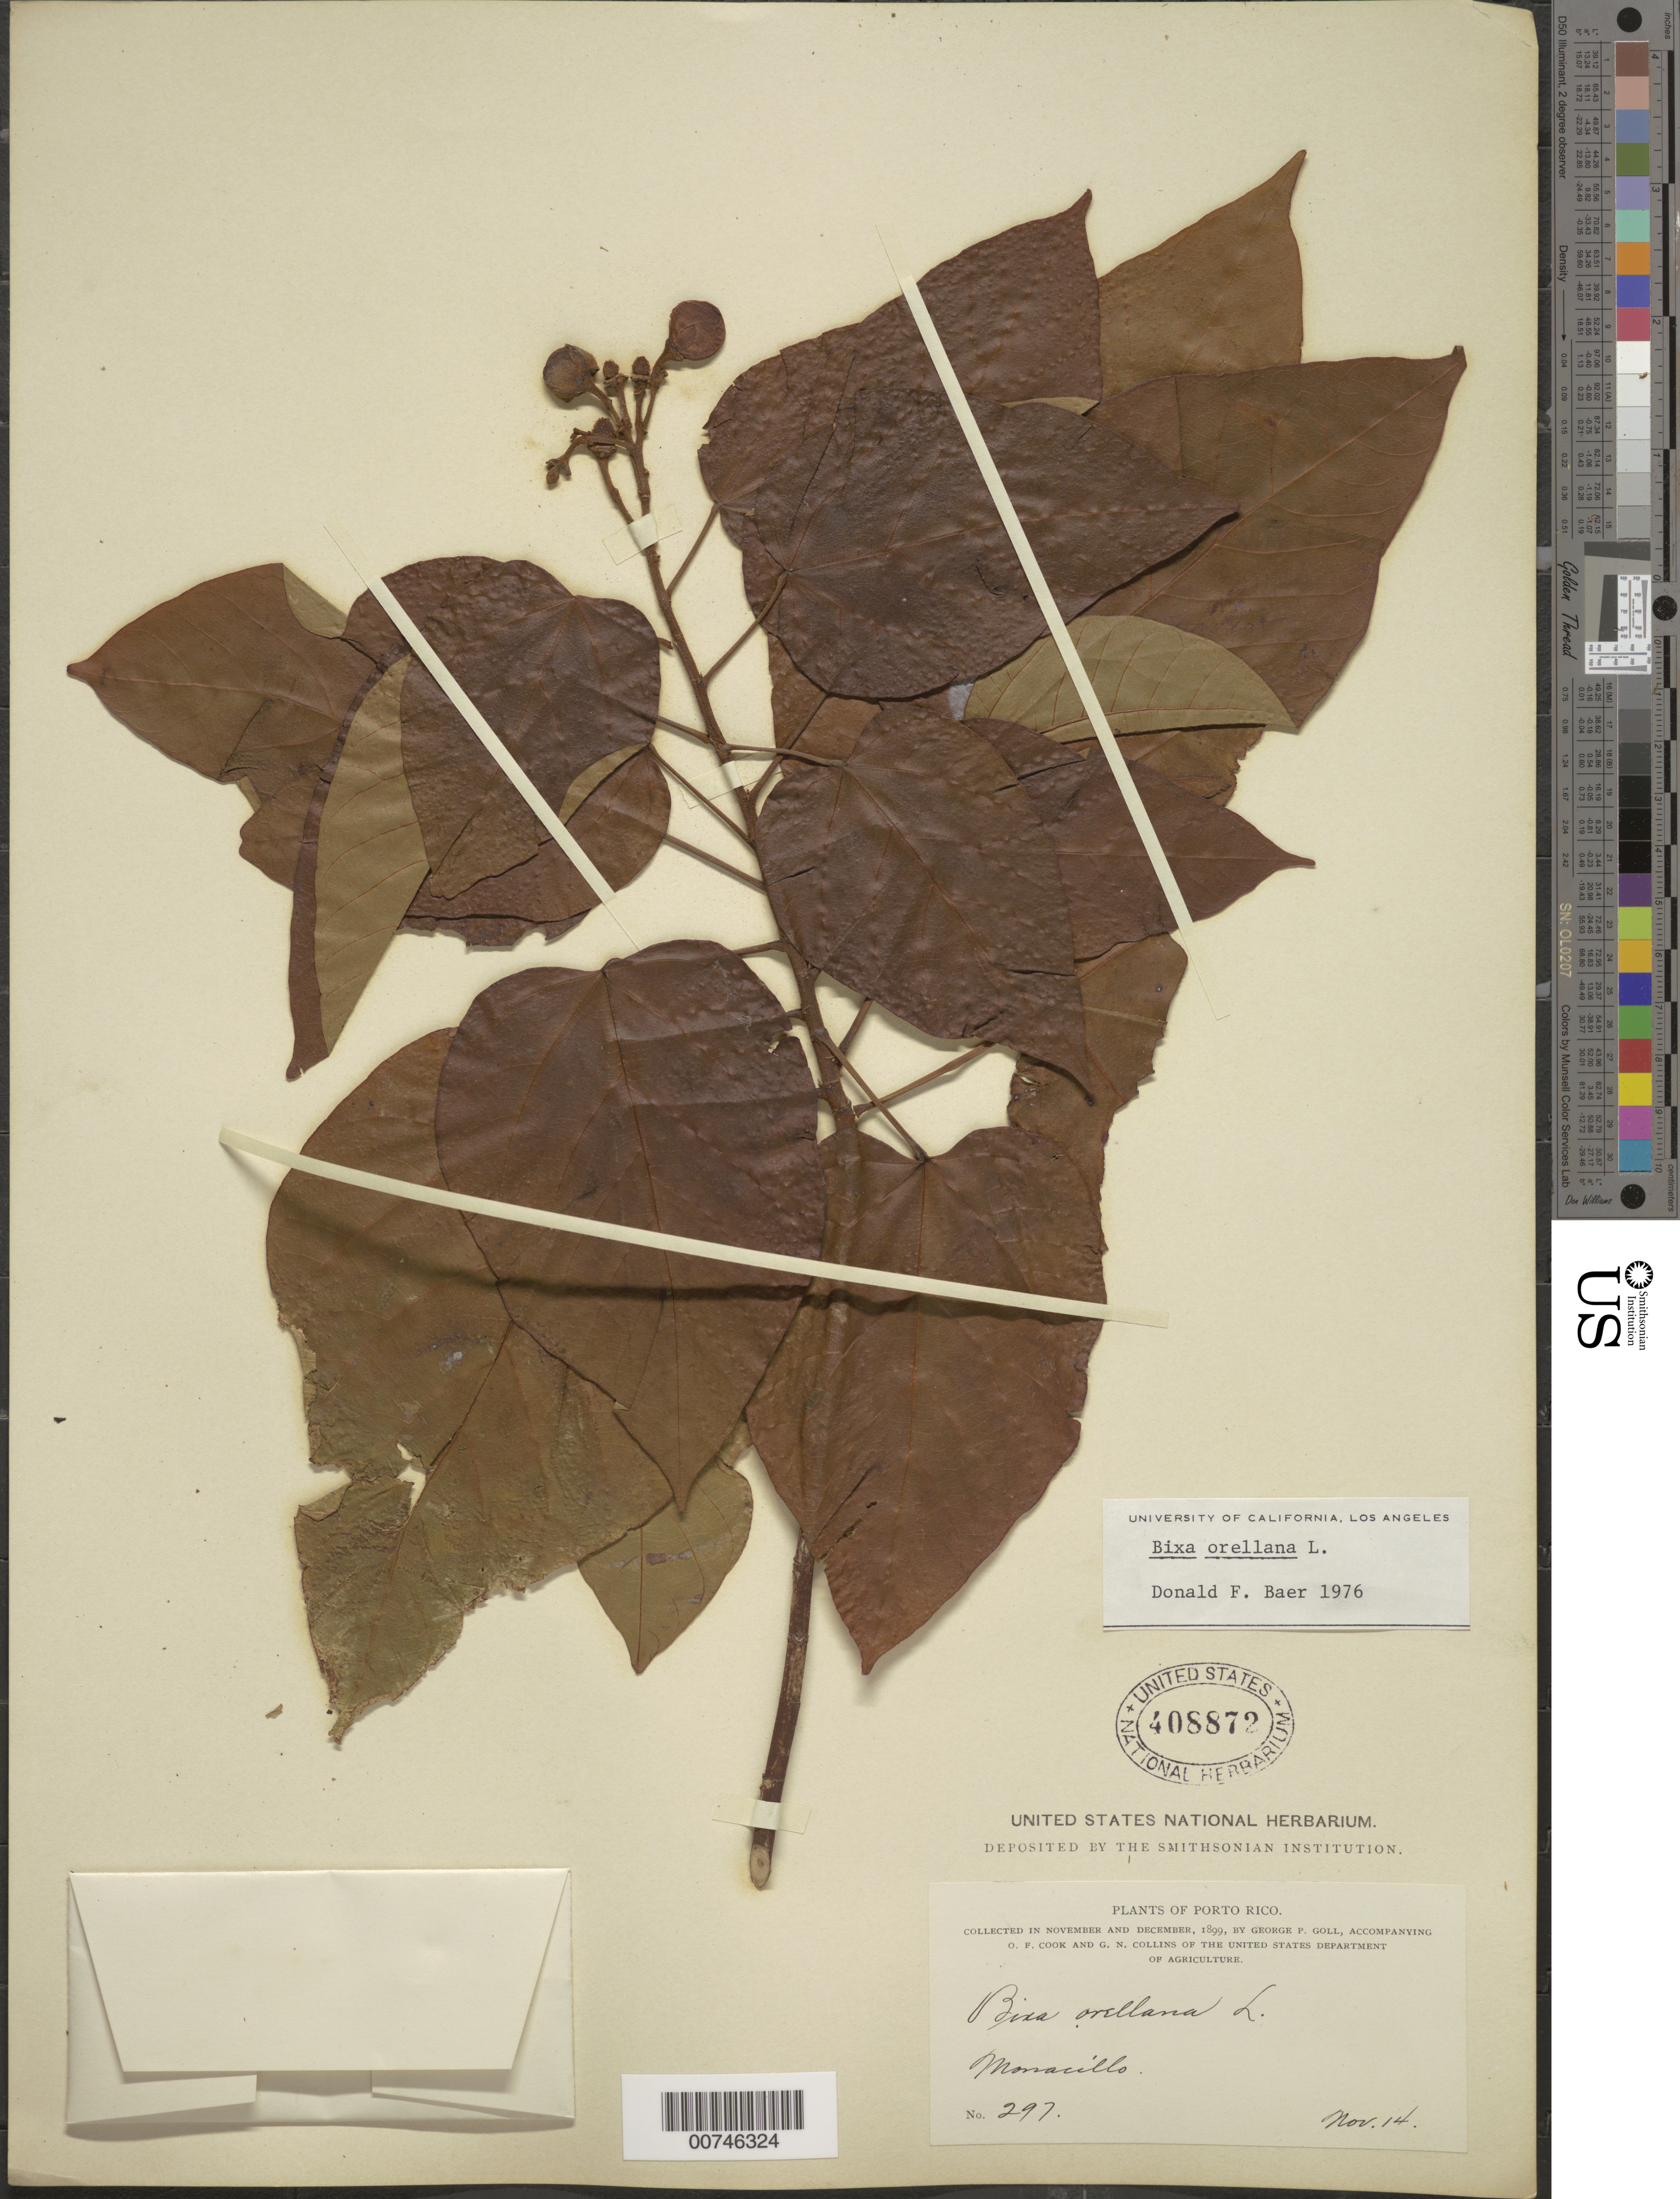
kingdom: Plantae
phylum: Tracheophyta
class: Magnoliopsida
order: Malvales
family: Bixaceae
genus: Bixa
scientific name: Bixa orellana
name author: L.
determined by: Baer, D. F.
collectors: G. Goll, O. F. Cook & G. N. Collins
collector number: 297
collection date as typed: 14 Nov 1899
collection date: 1899-11-14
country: Puerto Rico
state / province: San Juan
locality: Monacillo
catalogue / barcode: US 408872